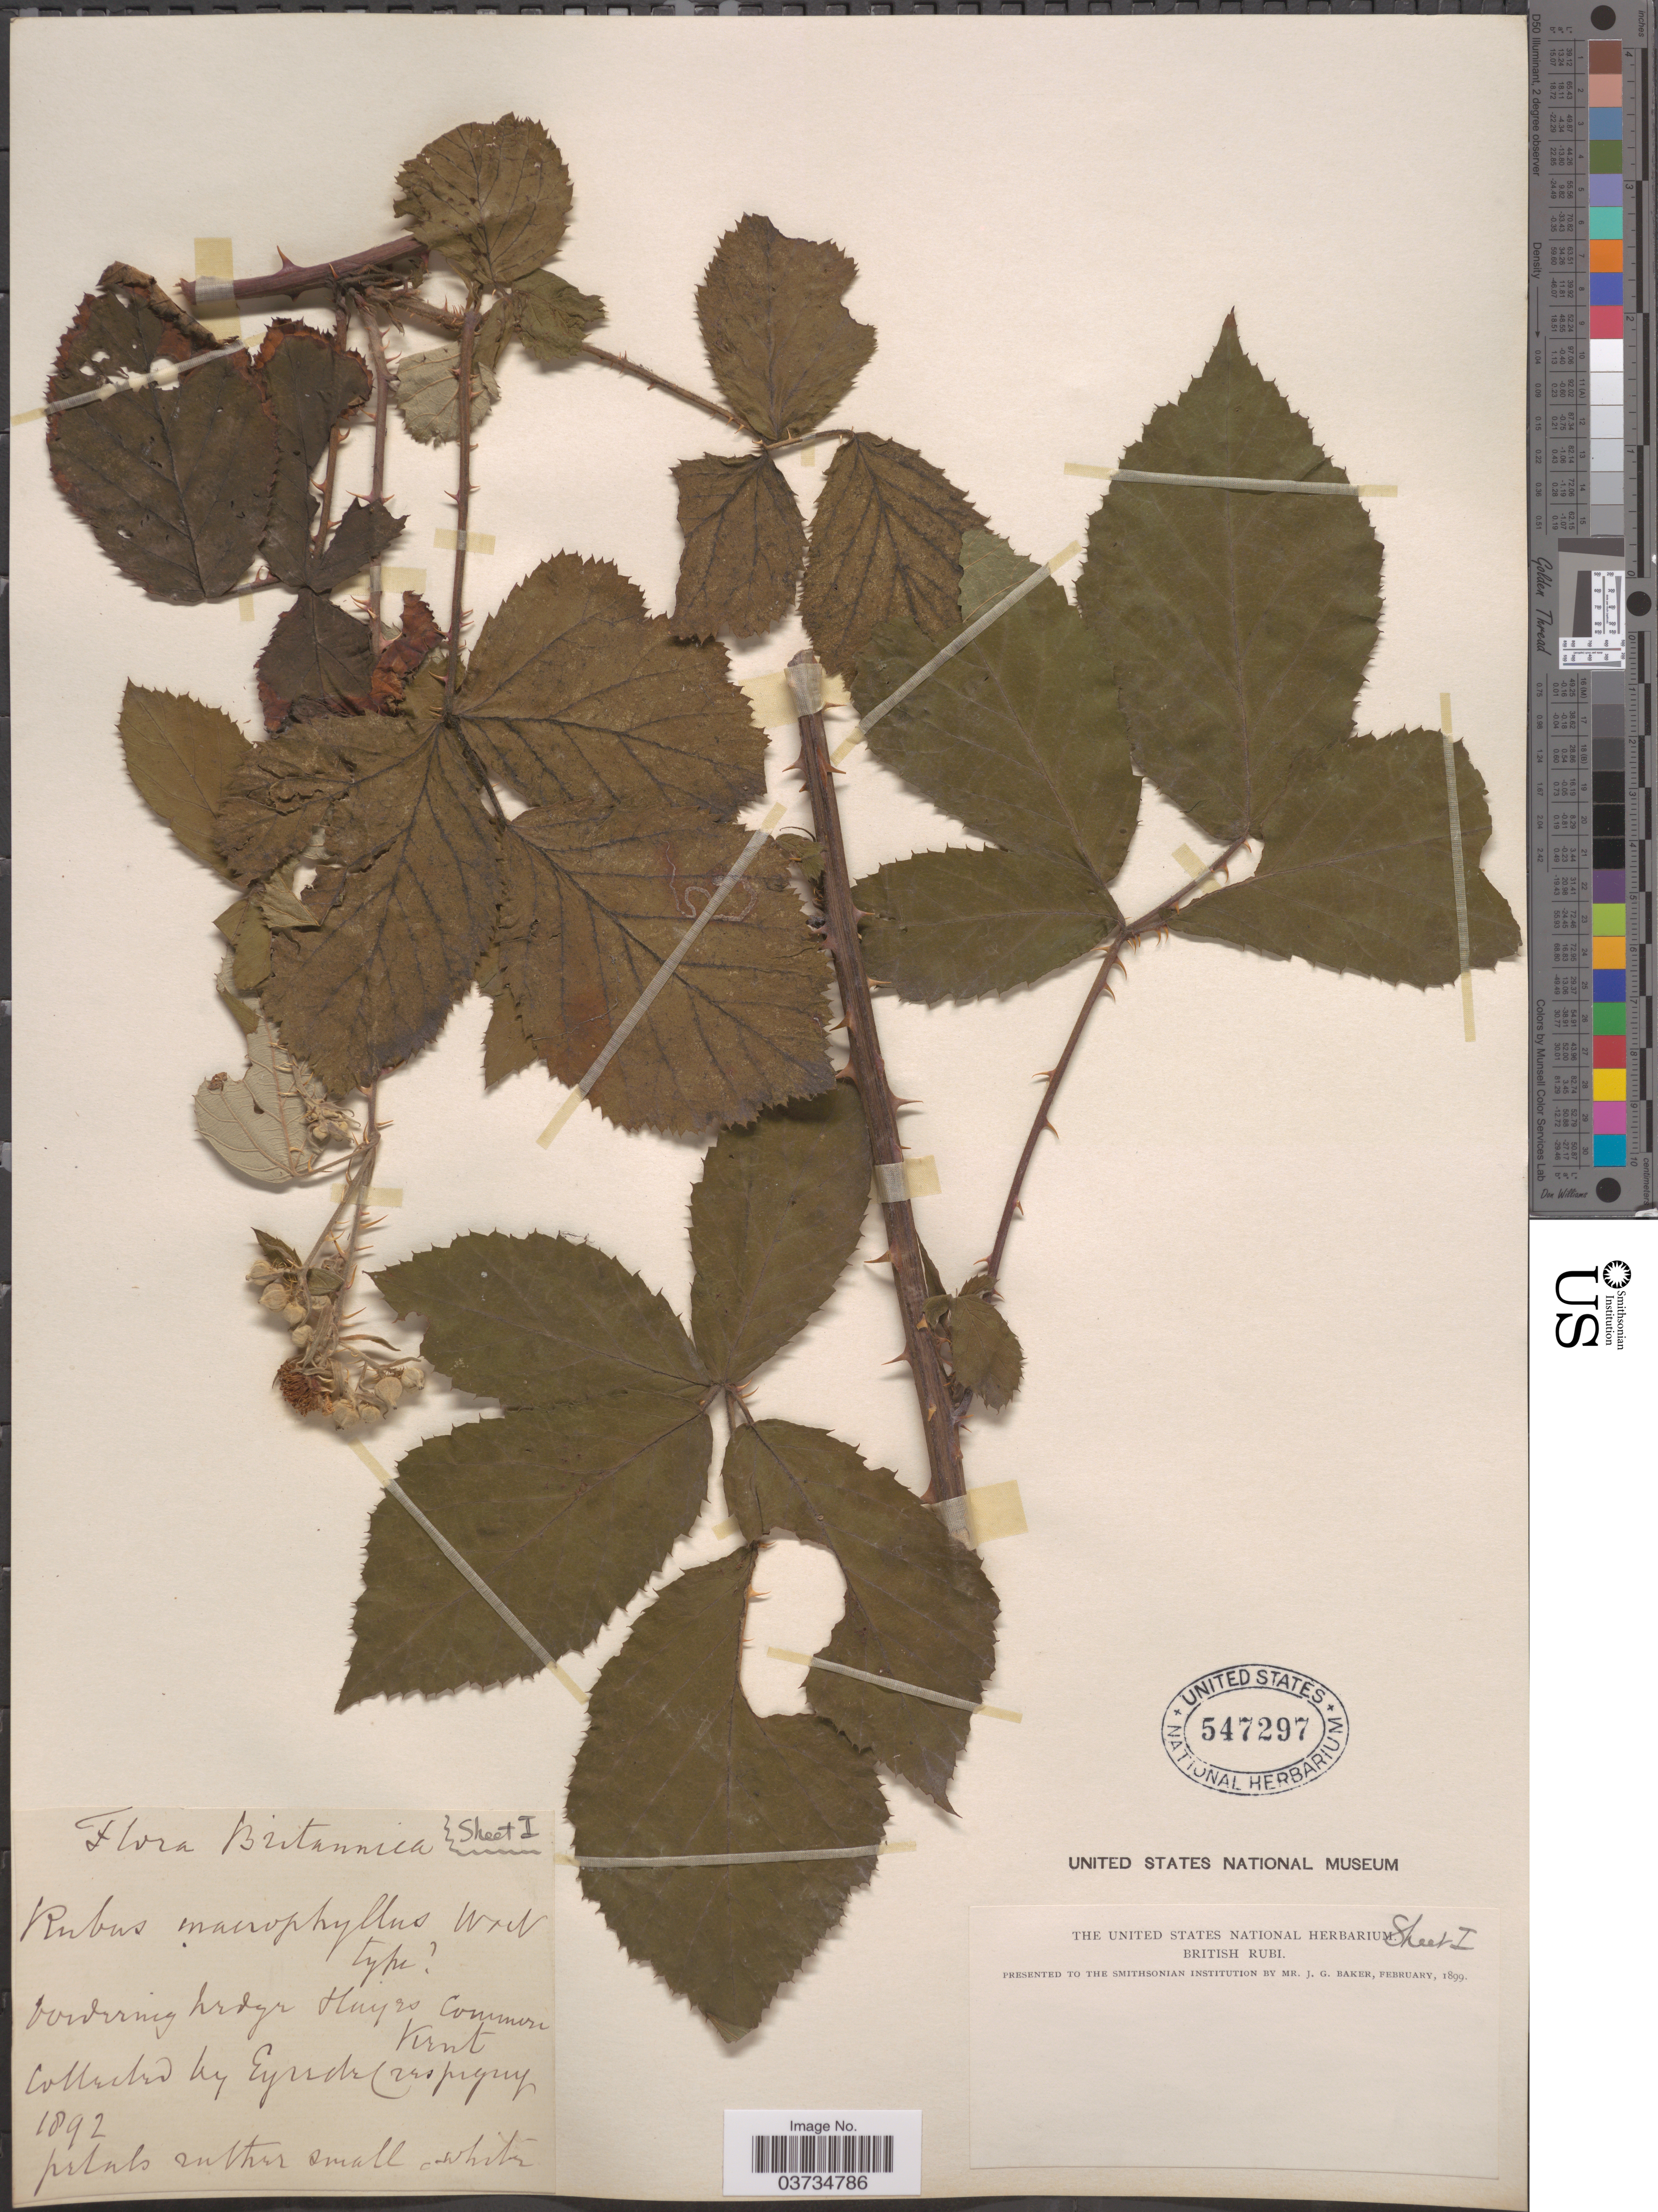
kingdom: Plantae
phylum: Tracheophyta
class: Magnoliopsida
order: Rosales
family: Rosaceae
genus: Rubus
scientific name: Rubus neomalacus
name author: Sudre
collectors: E. de Crespigny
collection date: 1892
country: United Kingdom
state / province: England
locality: Bordering hedge Hayes Kent.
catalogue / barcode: US 547297